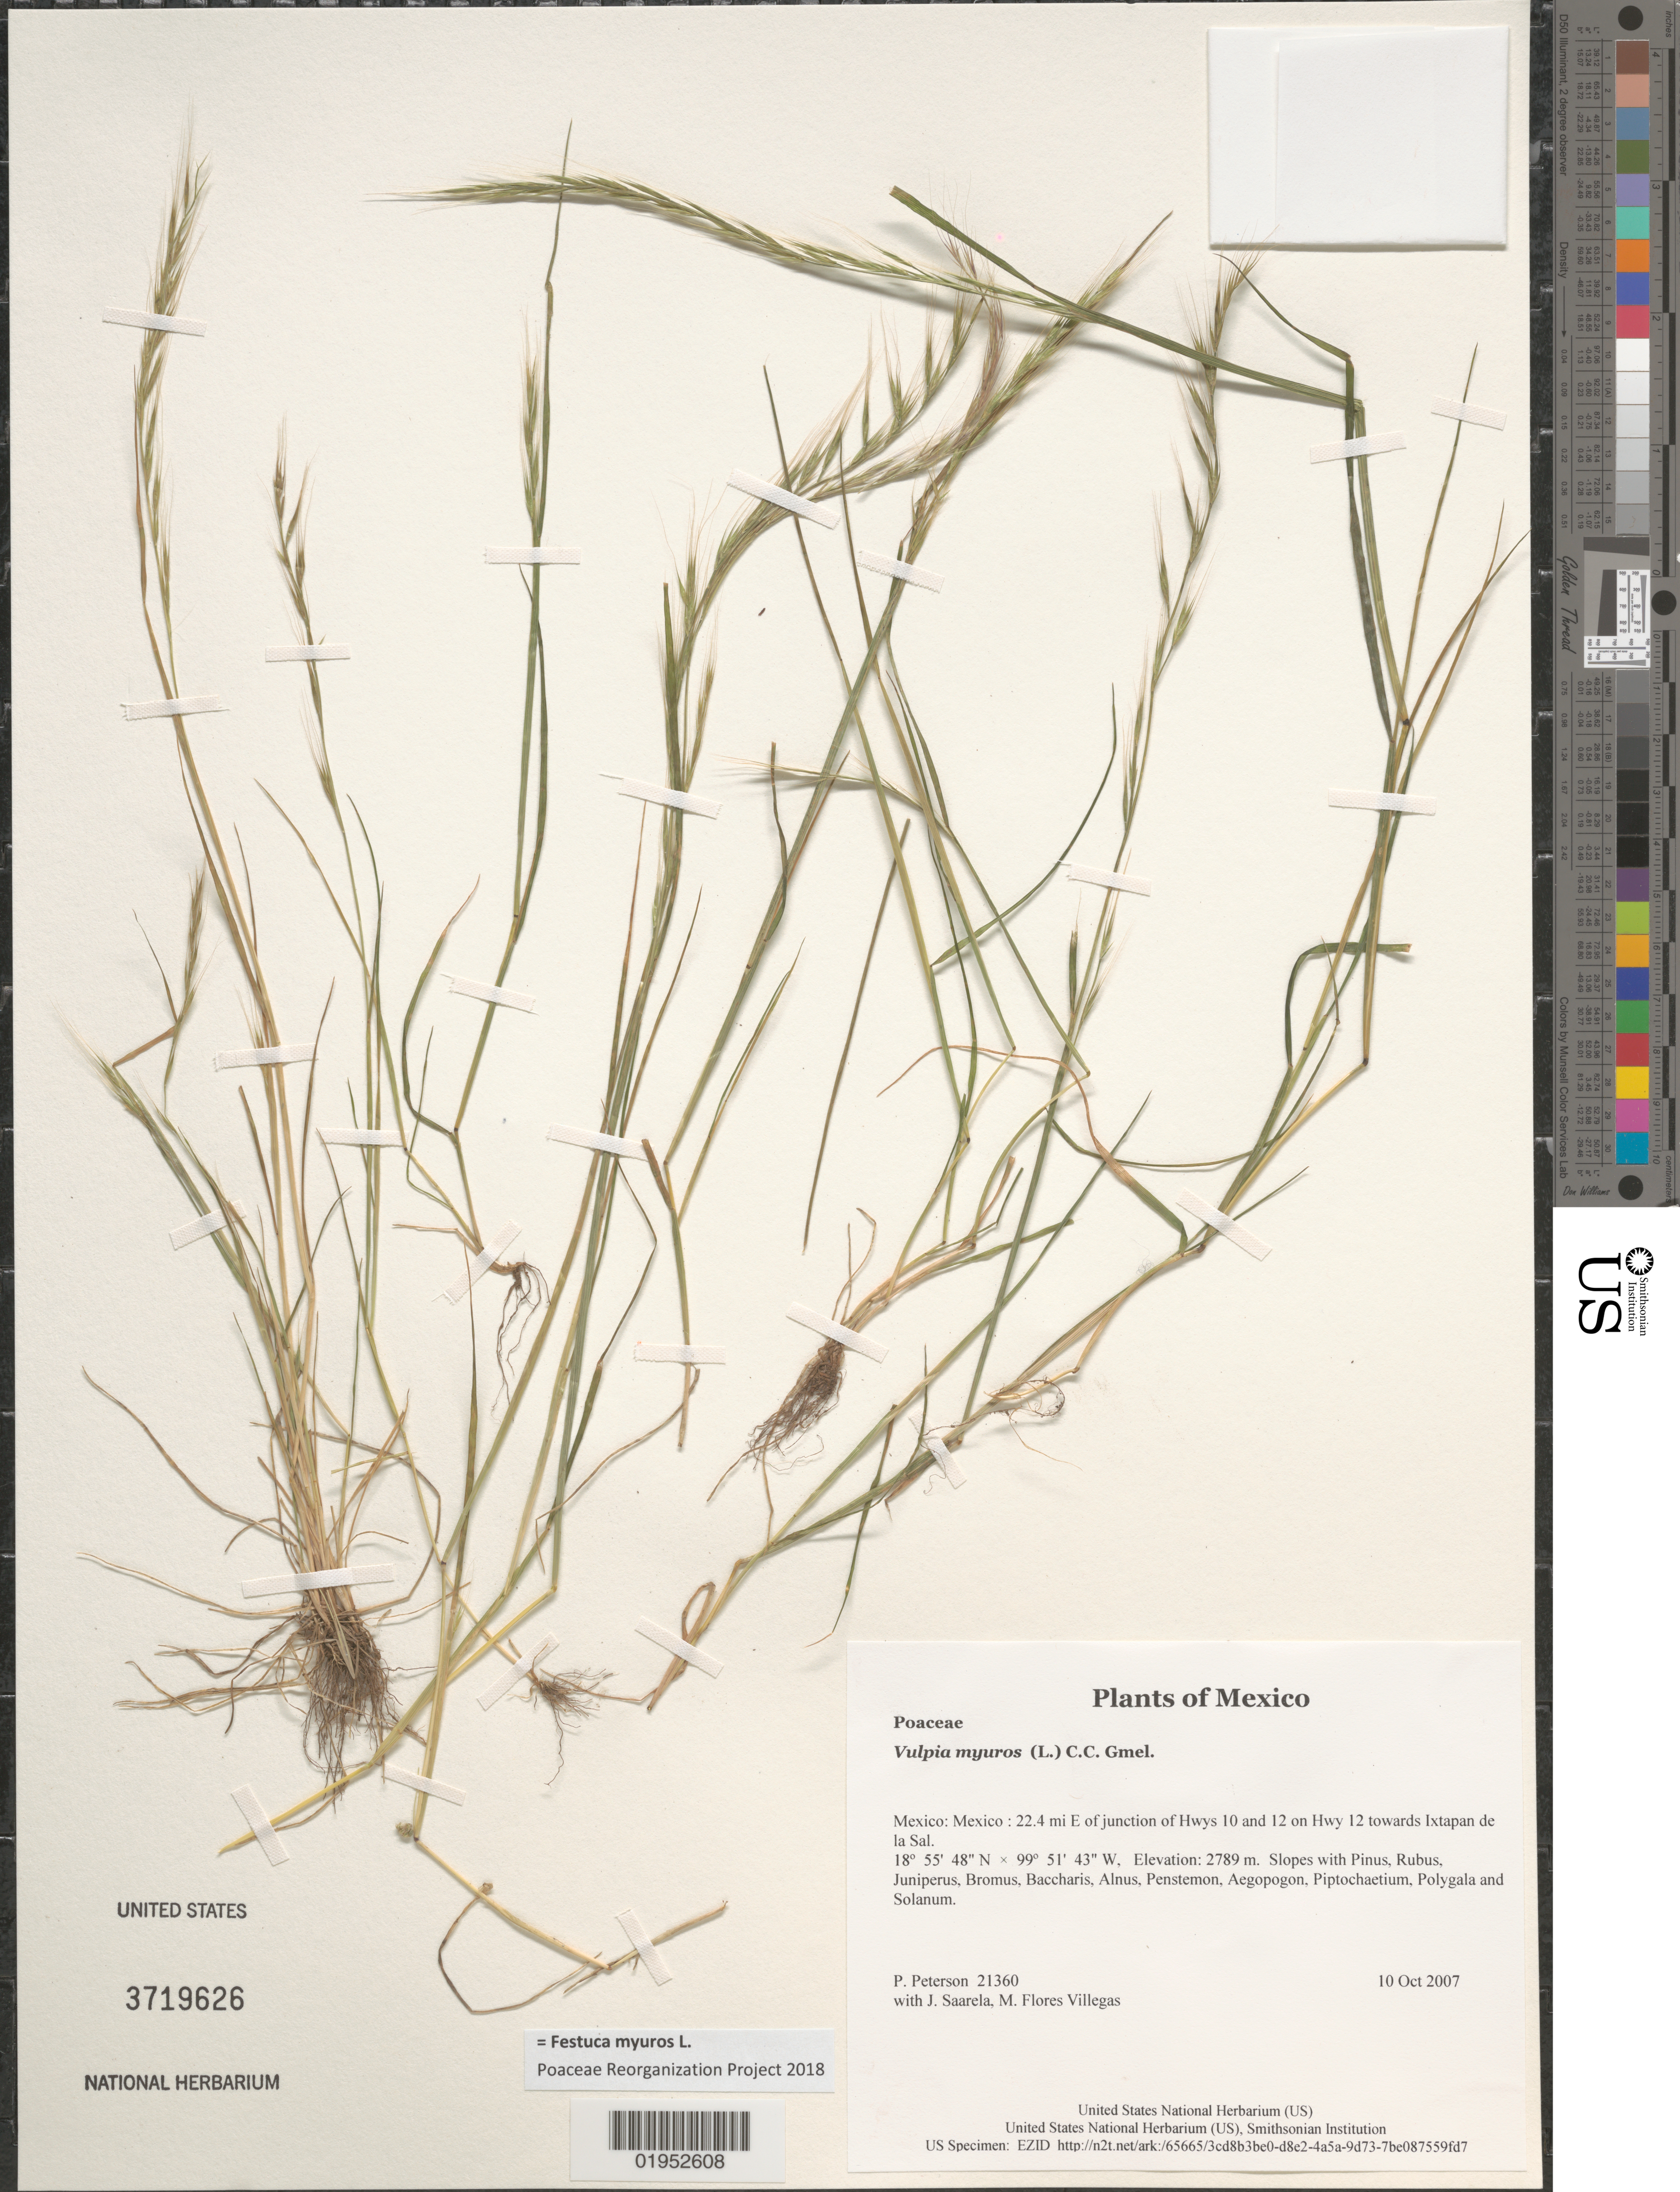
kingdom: Plantae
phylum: Tracheophyta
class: Liliopsida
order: Poales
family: Poaceae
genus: Festuca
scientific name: Festuca myuros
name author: L.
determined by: Poaceae Reorganization Project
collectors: P. M. Peterson, J. Saarela & M. Flores Villegas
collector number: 21360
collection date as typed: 10 Oct 2007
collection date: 2007-10-10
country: Mexico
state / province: México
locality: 22.4 mi E of junction of Hwys 10 and 12 on Hwy 12 towards Ixtapan de la Sal.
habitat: Slopes with Pinus, Rubus, Juniperus, Bromus, Baccharis, Alnus, Penstemon, Aegopogon, Piptochaetium, Polygala and Solanum.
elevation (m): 2789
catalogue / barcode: US 3719626